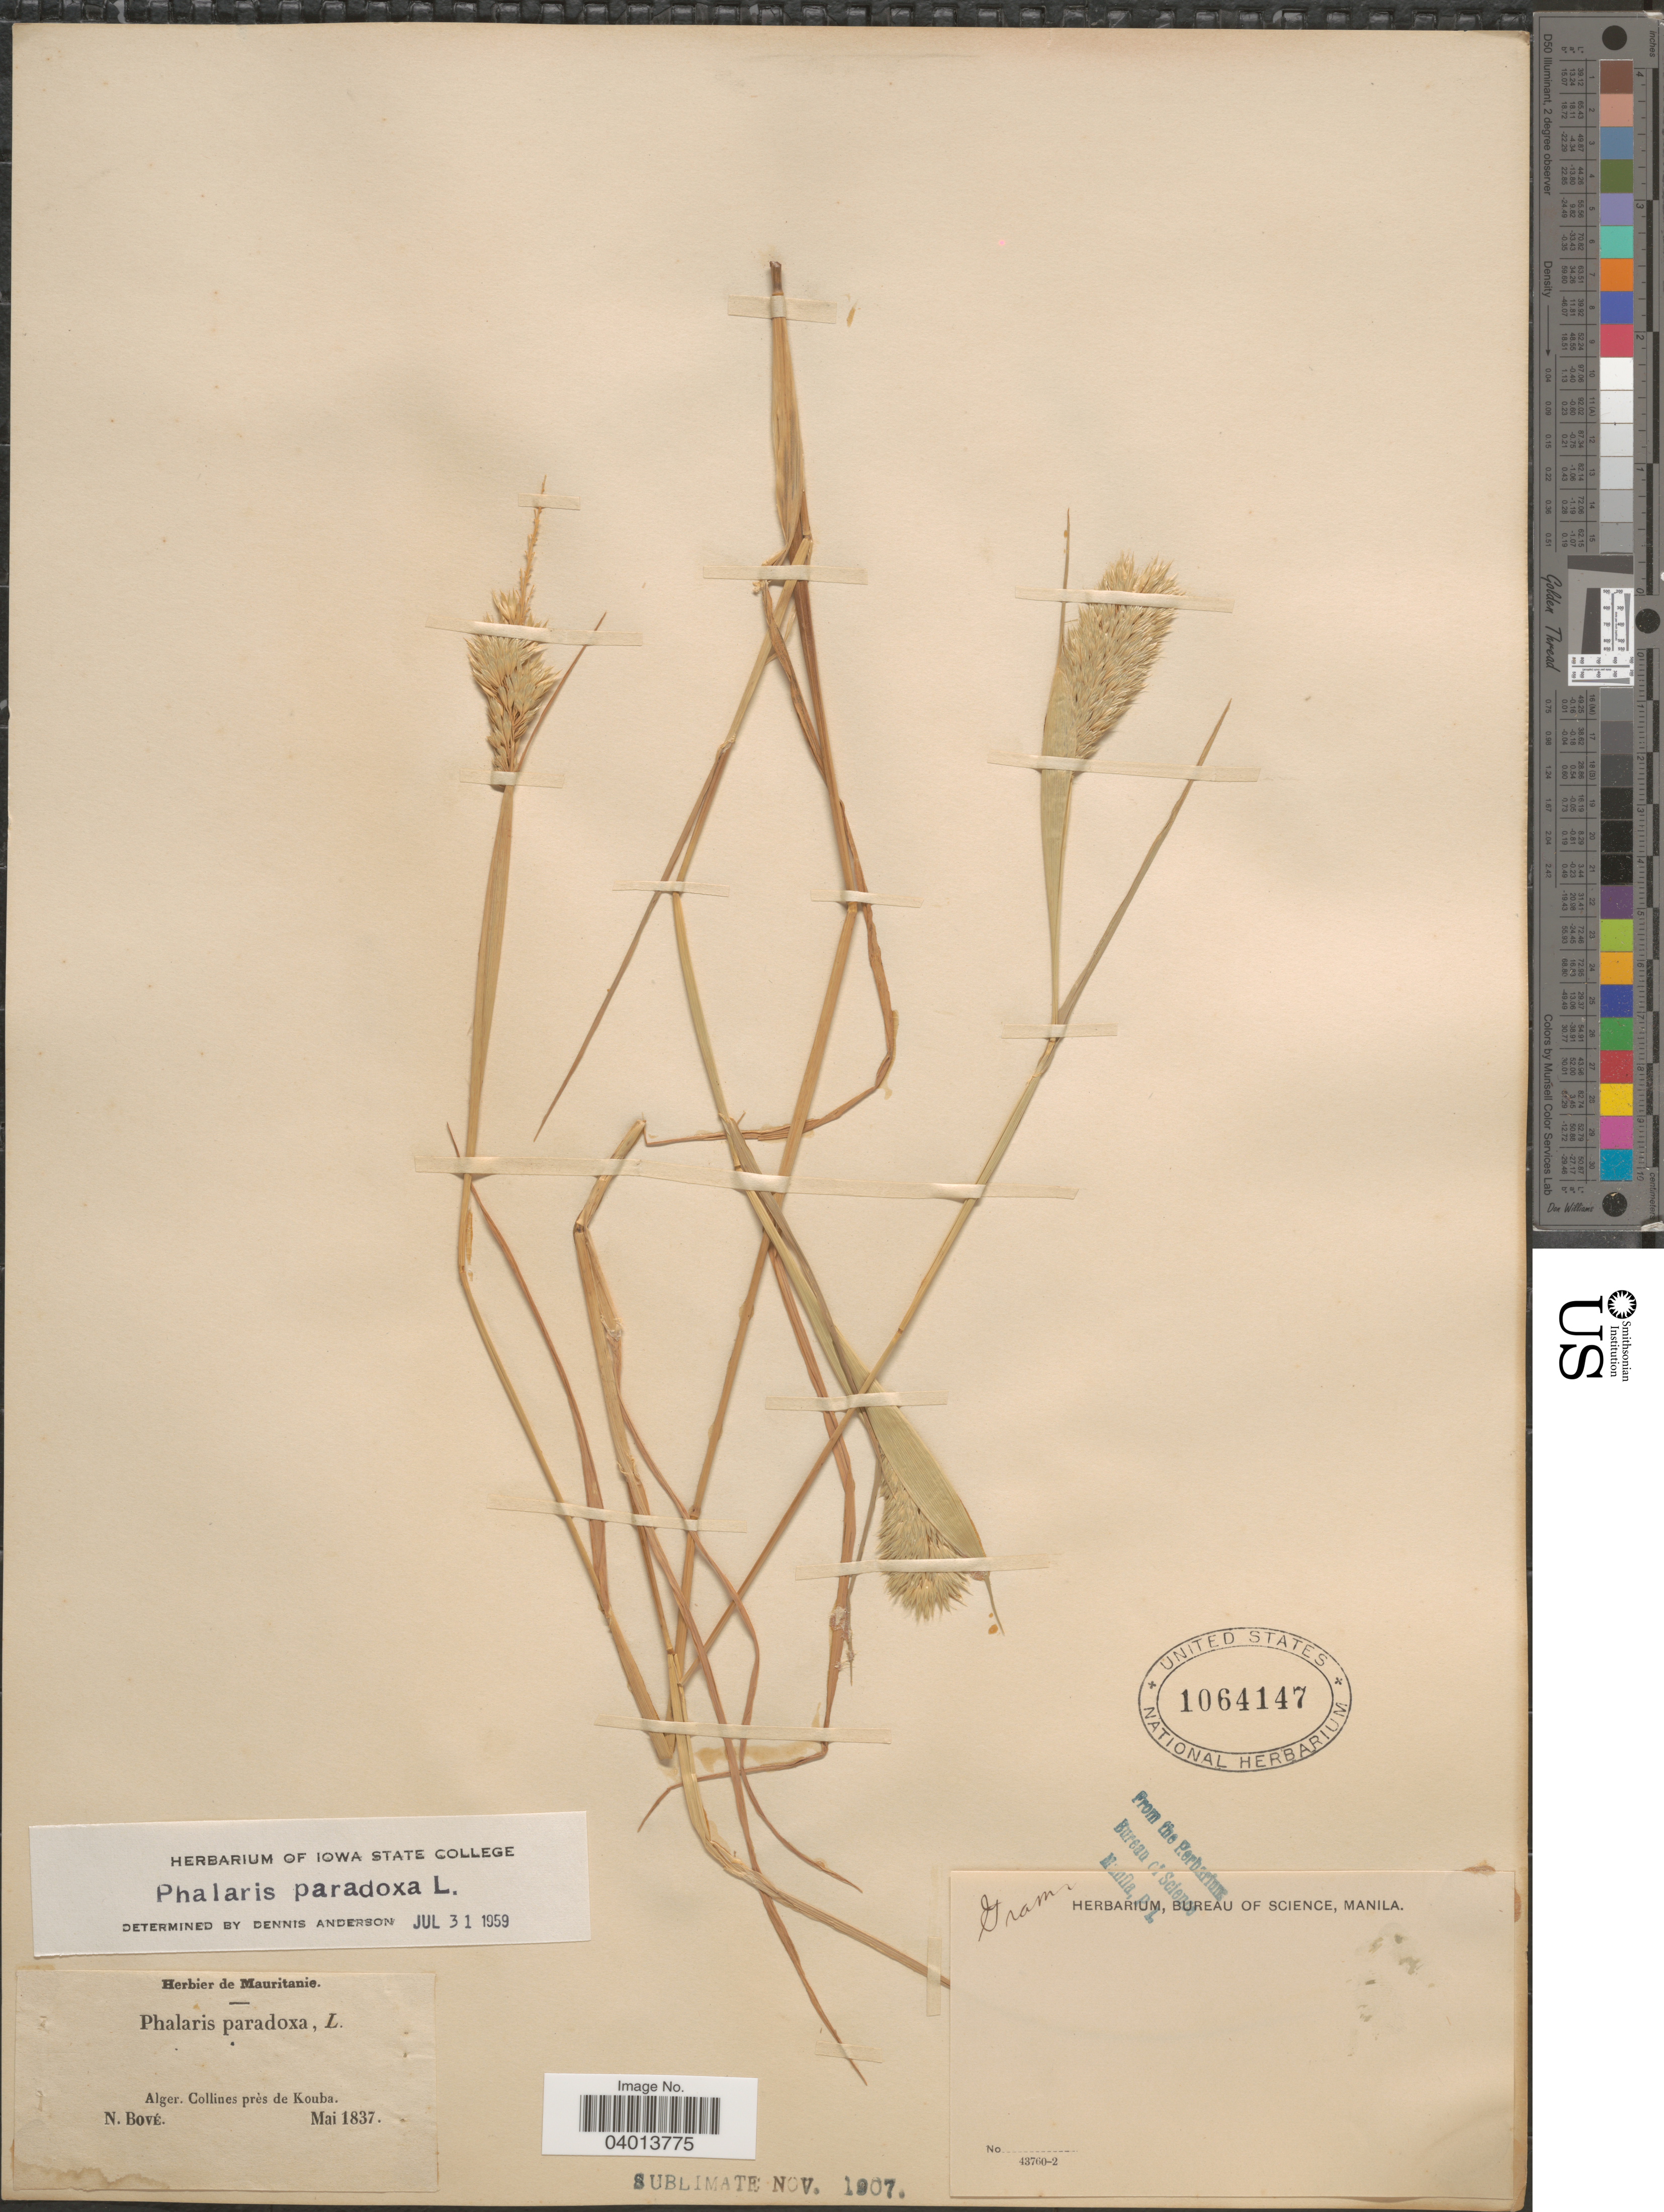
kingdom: Plantae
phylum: Tracheophyta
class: Liliopsida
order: Poales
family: Poaceae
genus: Phalaris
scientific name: Phalaris paradoxa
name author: L.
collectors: N. Bové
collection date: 1837-05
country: Algeria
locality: Alger. Collines près de Kouba.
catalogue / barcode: US 1064147